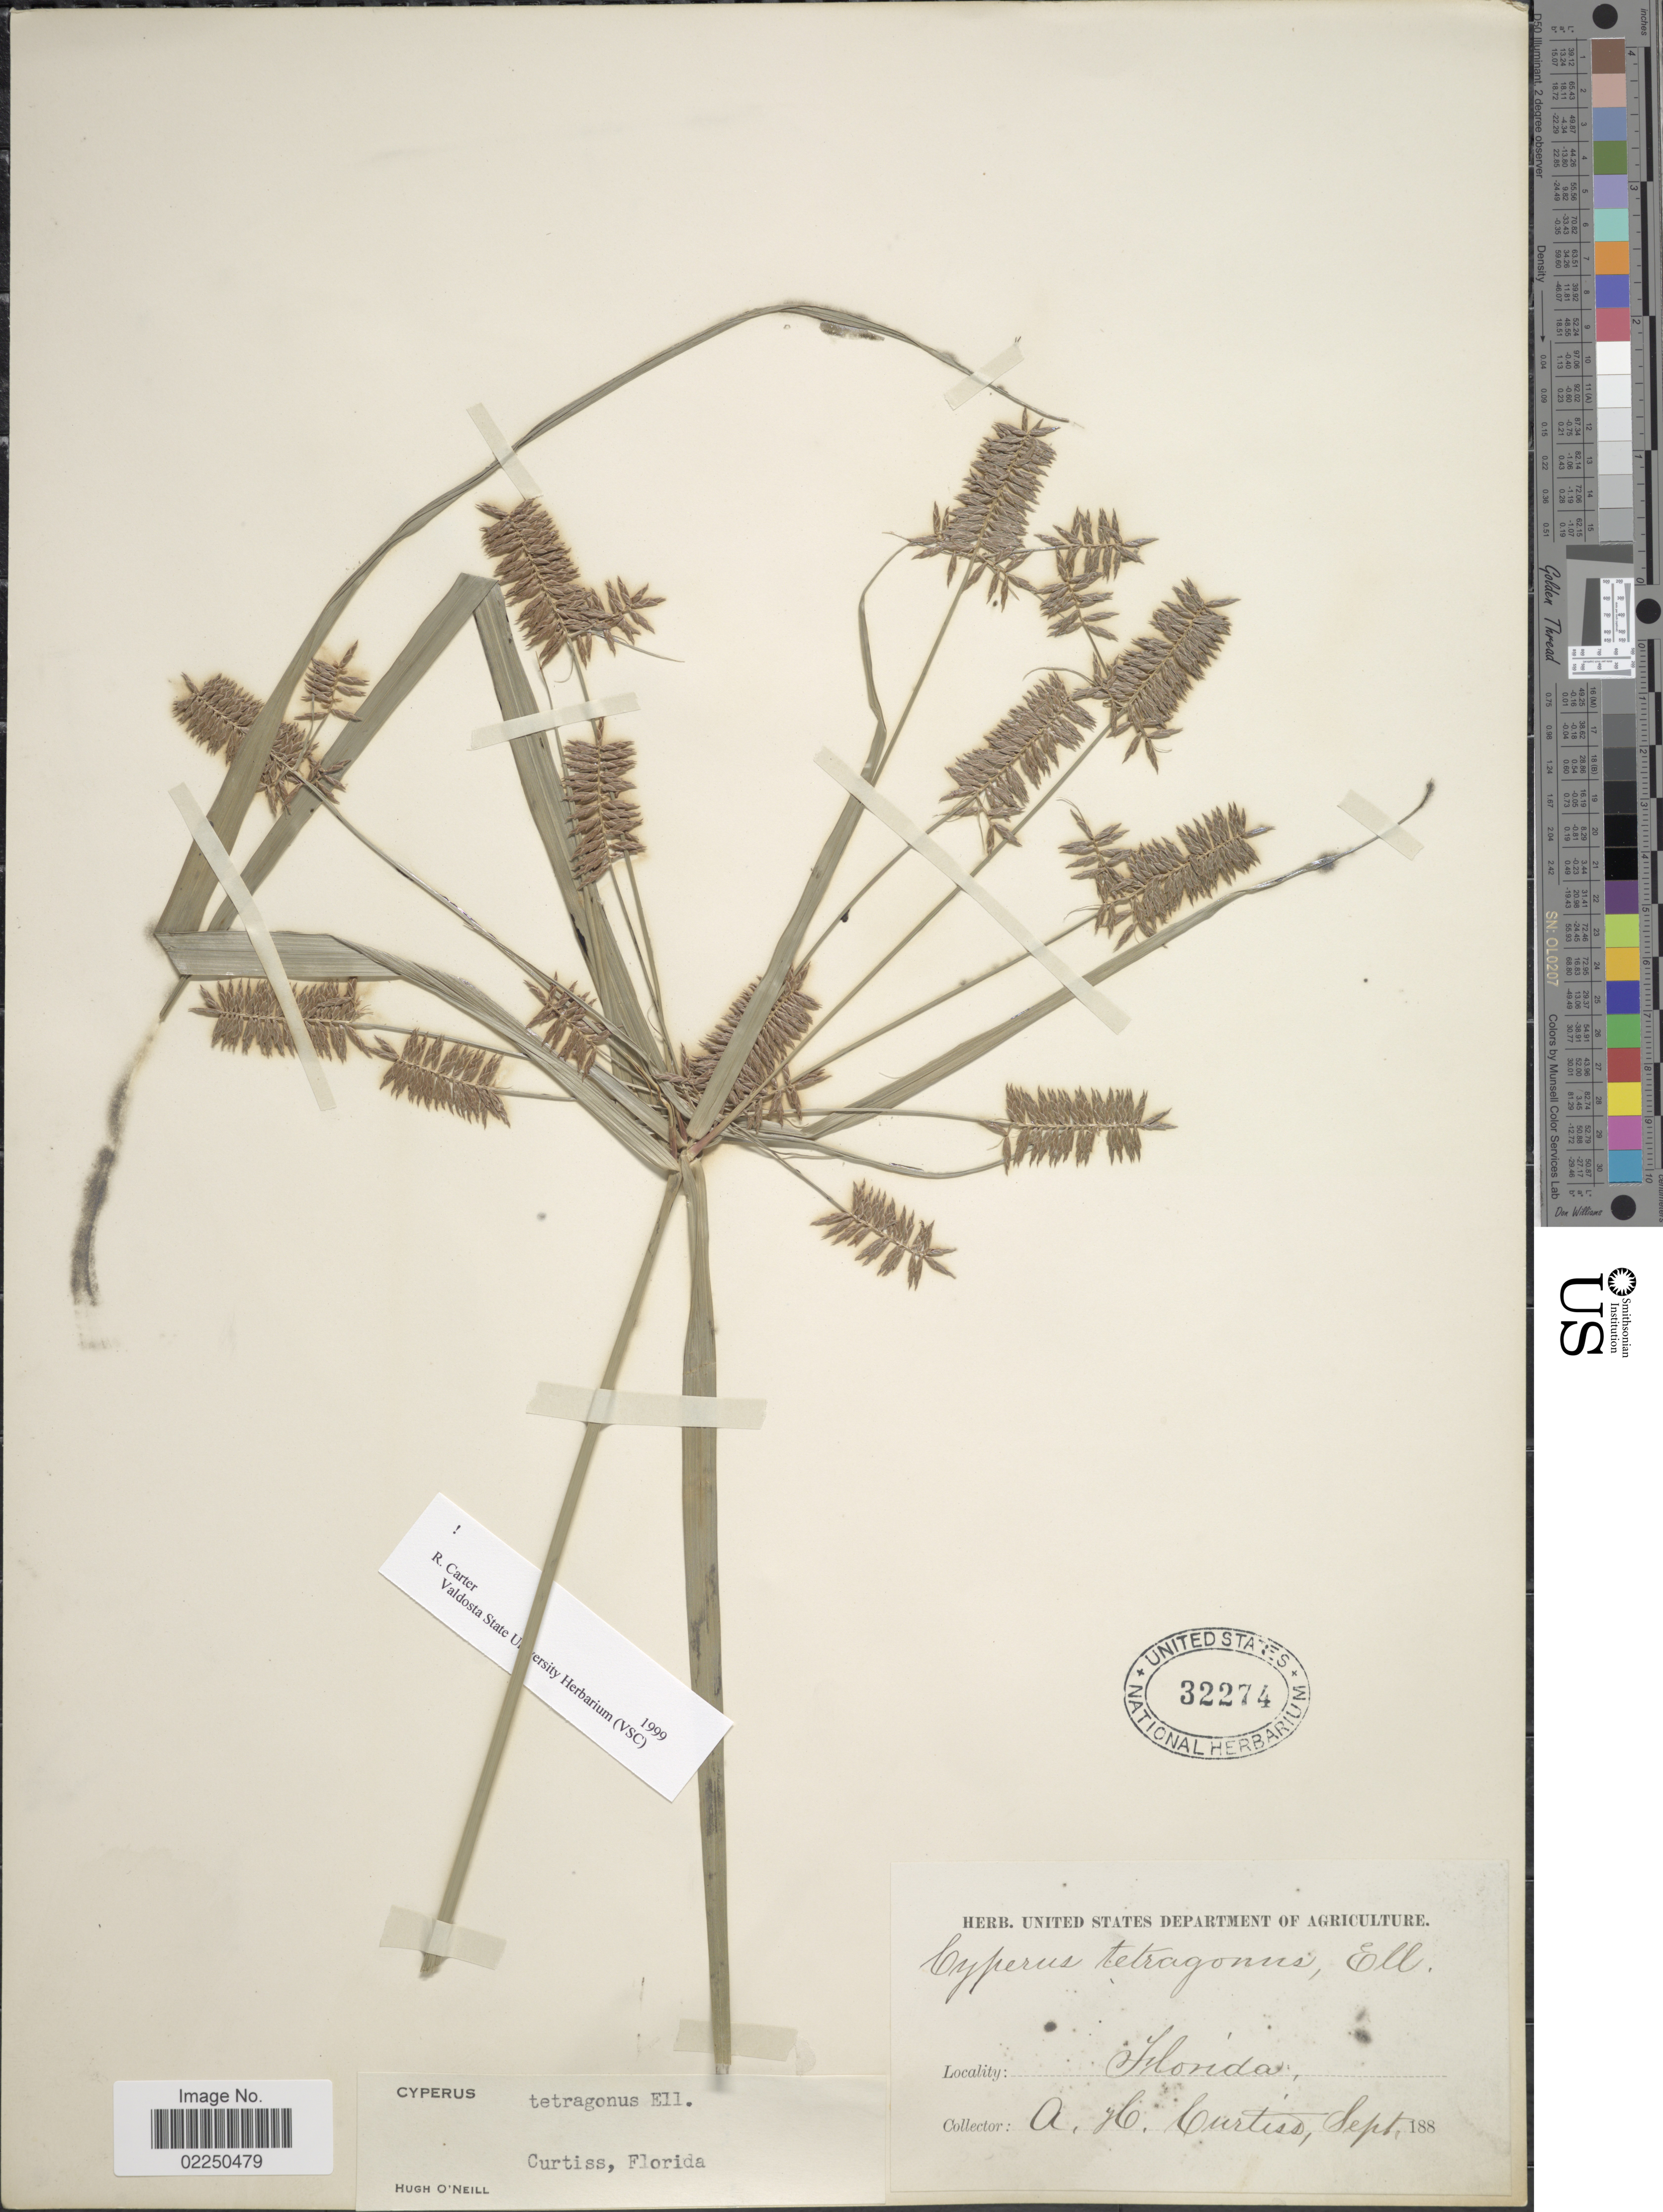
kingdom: Plantae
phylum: Tracheophyta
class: Liliopsida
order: Poales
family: Cyperaceae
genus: Cyperus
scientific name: Cyperus tetragonus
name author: Elliott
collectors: A. H. Curtiss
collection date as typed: Transcribed d/m/y: /9/188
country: United States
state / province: Florida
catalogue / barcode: US 32274